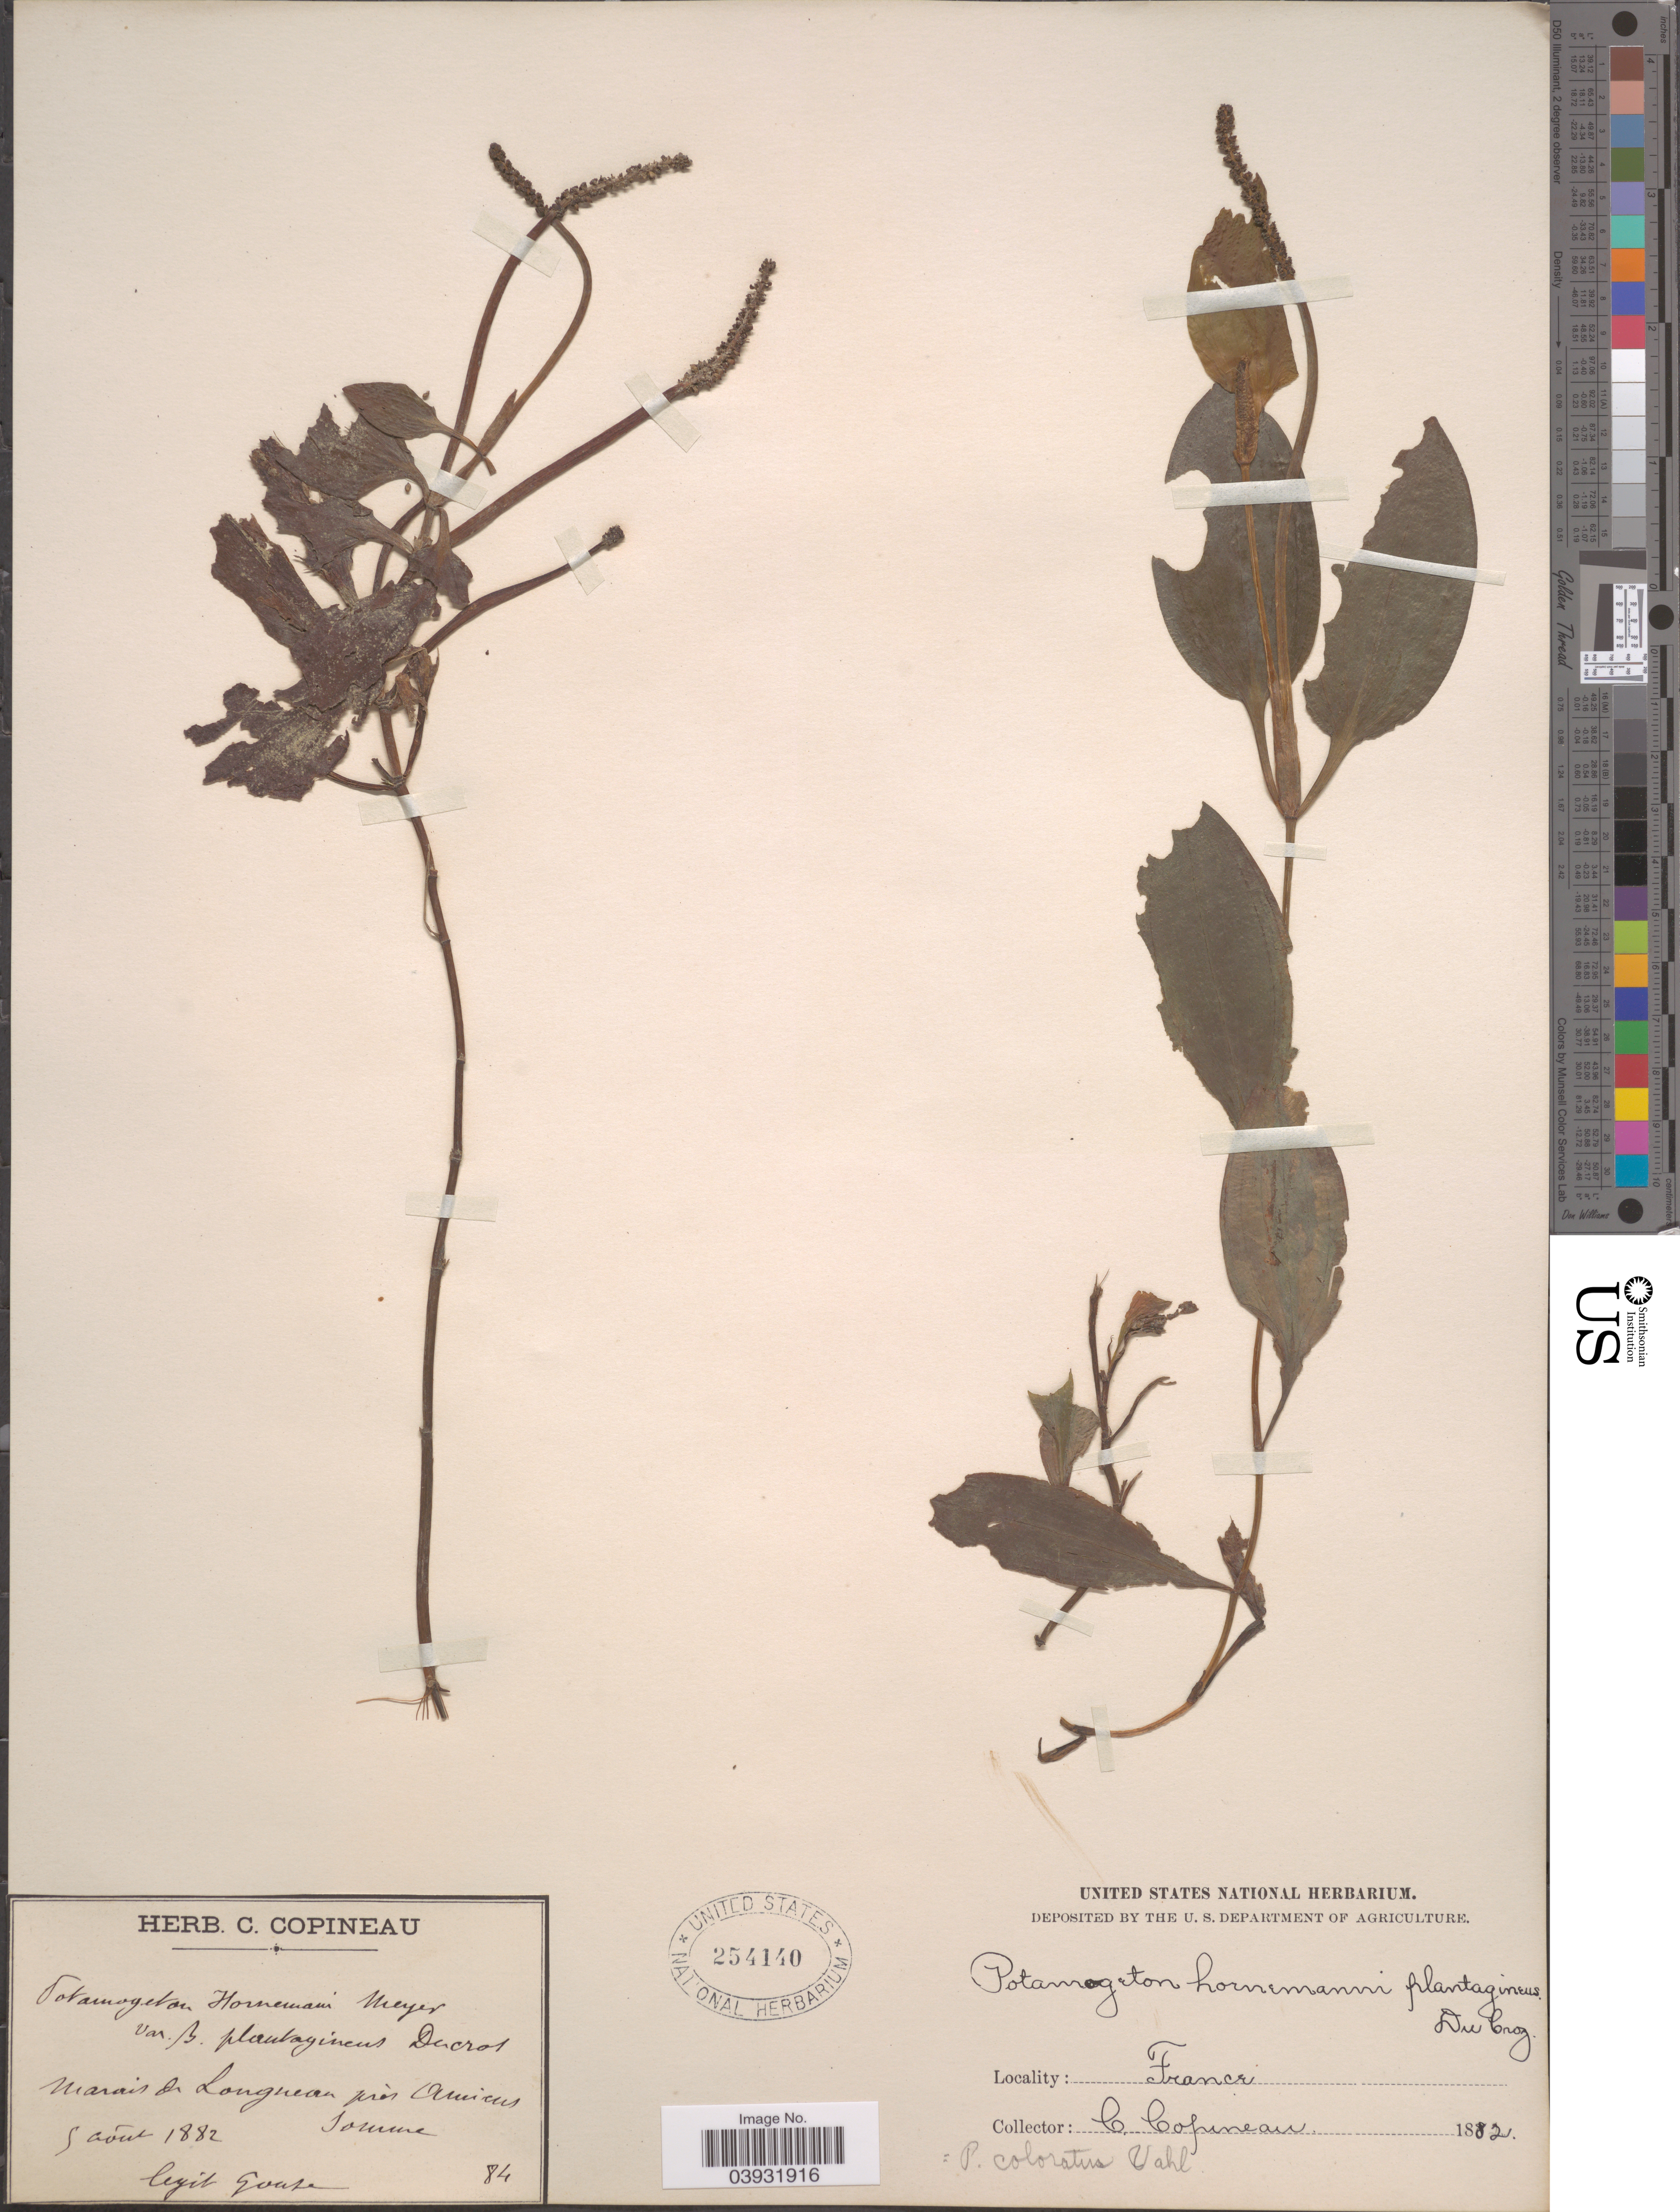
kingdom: Plantae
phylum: Tracheophyta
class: Liliopsida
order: Alismatales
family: Potamogetonaceae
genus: Potamogeton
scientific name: Potamogeton coloratus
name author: Hagstr.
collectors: C. Copineau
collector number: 84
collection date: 1882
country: France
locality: Marais de Longnean près Omicus Tomme.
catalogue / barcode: US 254140